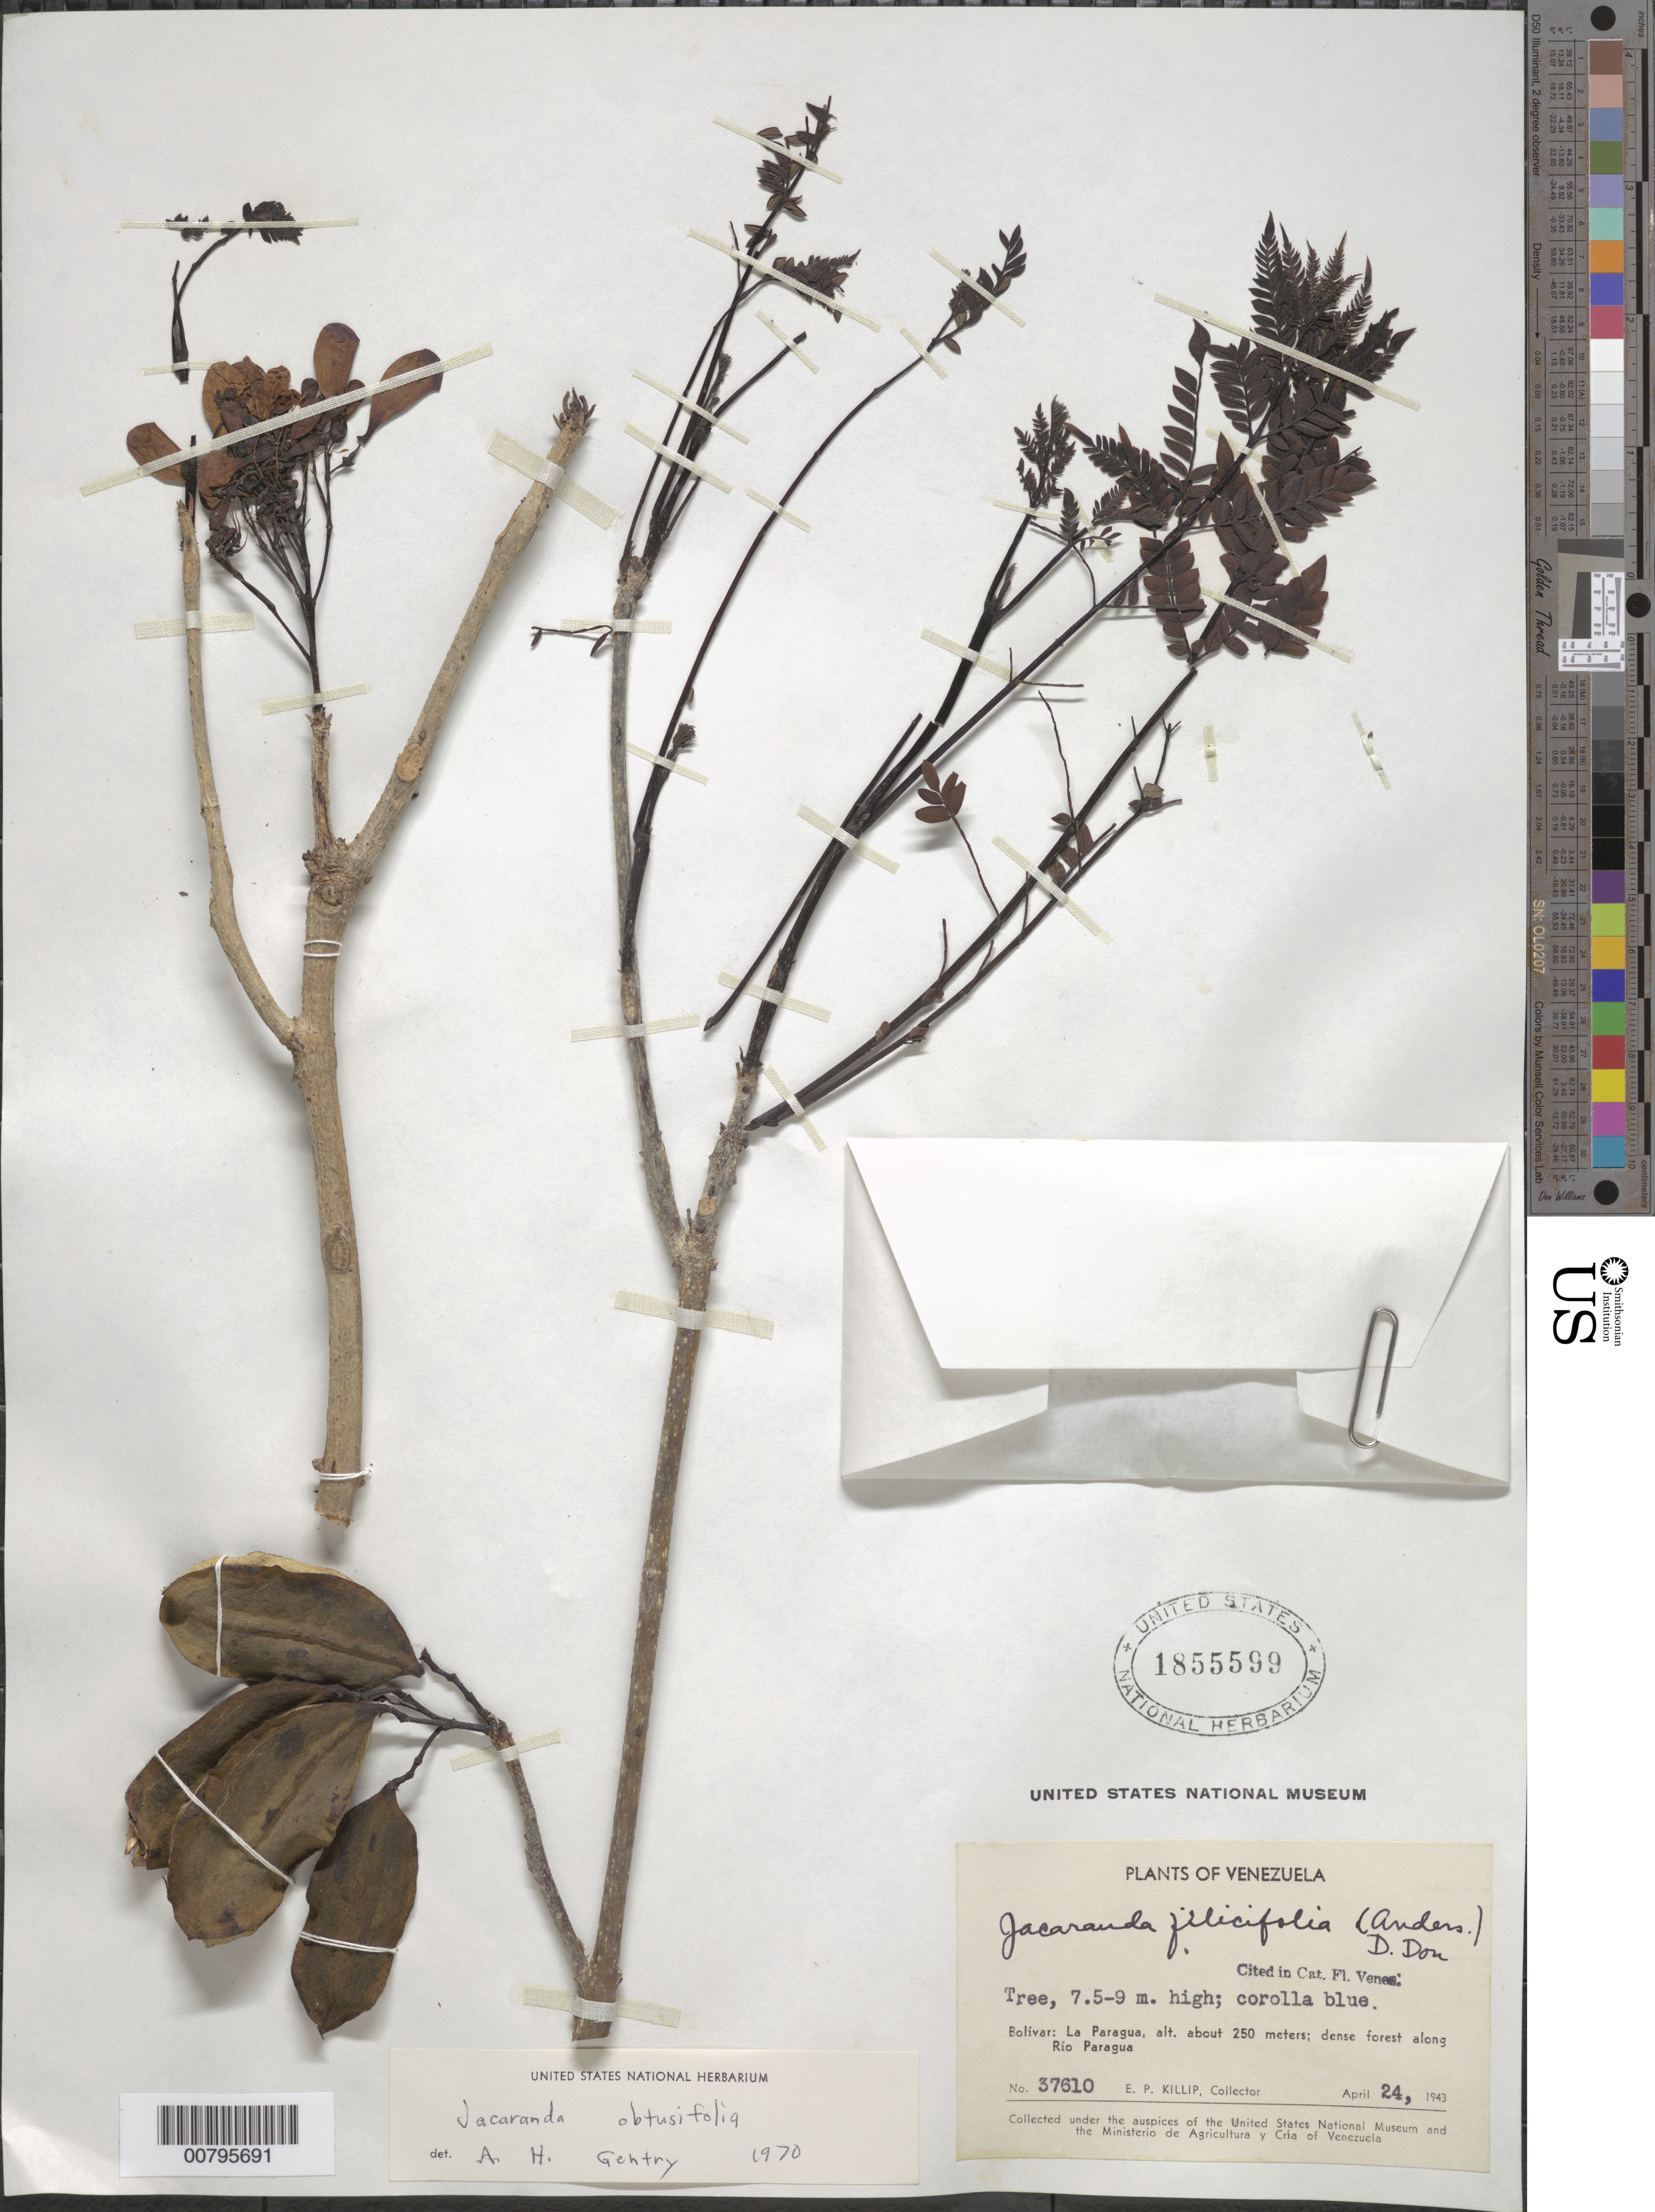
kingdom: Plantae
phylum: Tracheophyta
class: Magnoliopsida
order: Lamiales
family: Bignoniaceae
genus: Jacaranda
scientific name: Jacaranda obtusifolia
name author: Bonpl.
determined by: Gentry, A. H.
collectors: E. P. Killip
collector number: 37610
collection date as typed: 24-Apr-43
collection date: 1943-04-24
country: Venezuela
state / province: Bolívar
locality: La Paragua, along Río Paragua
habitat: Dense forest along Rio Paragua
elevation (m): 250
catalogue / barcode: US 1855599